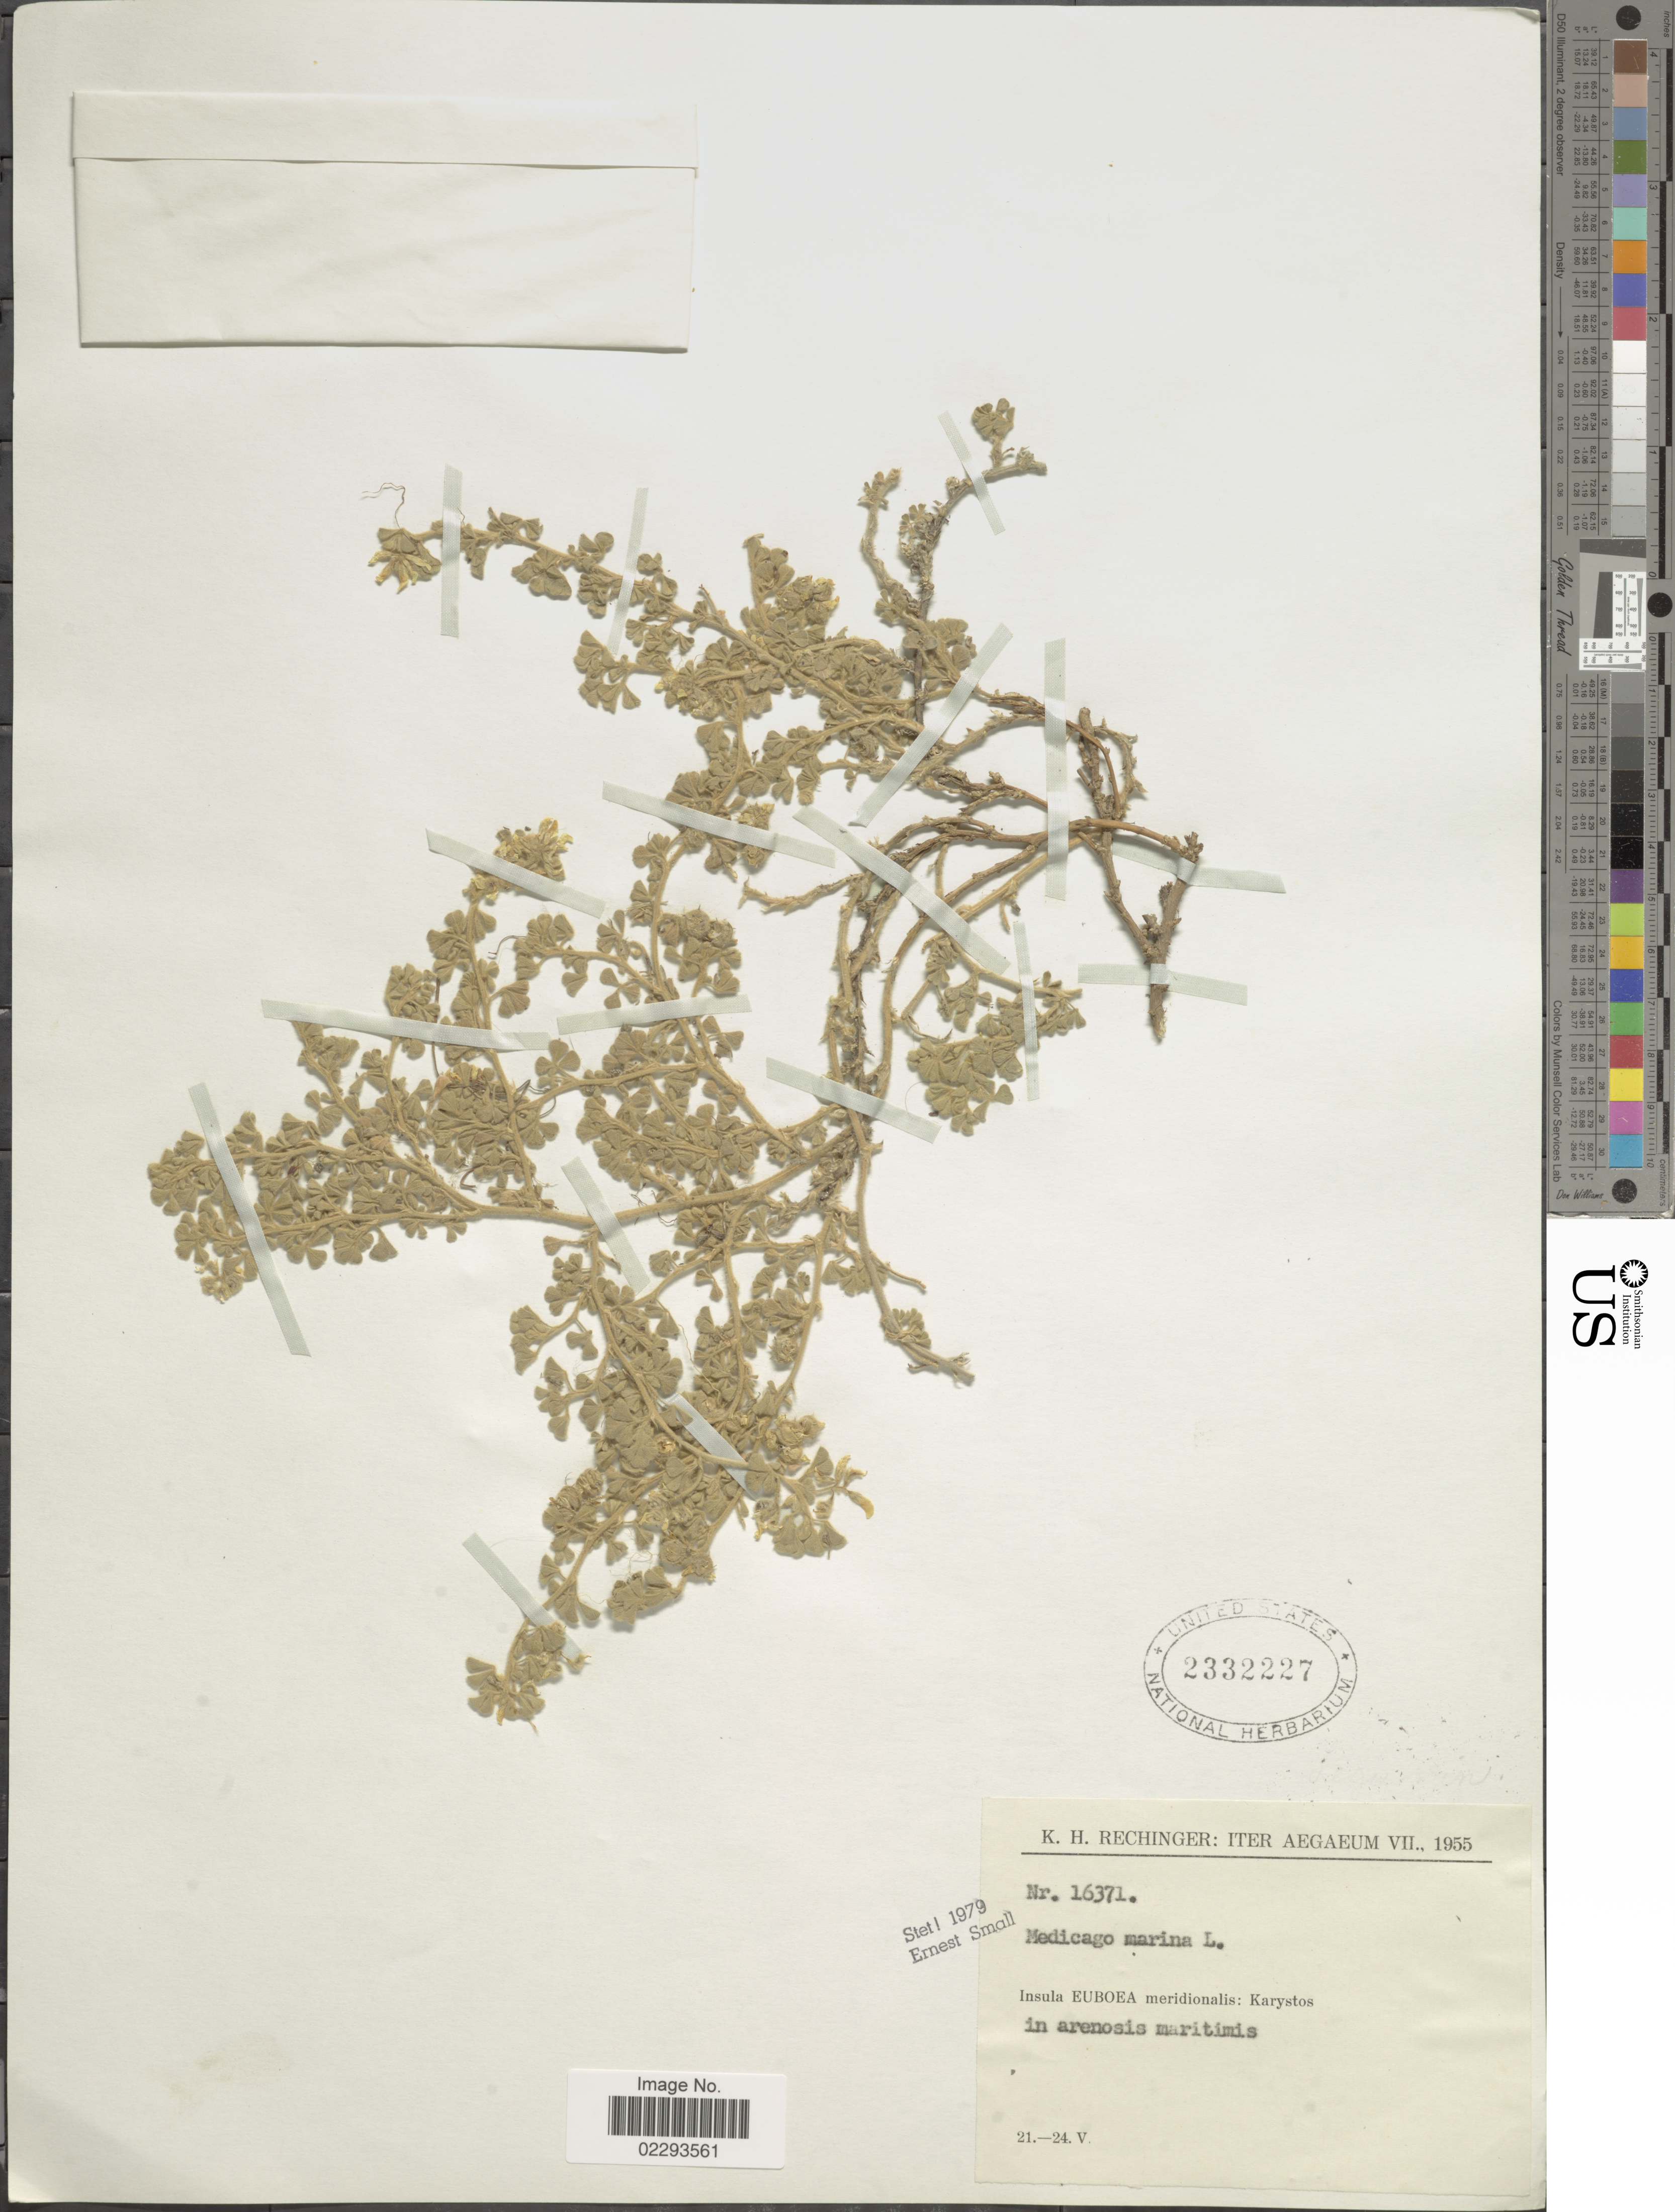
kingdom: Plantae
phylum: Tracheophyta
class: Magnoliopsida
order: Fabales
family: Fabaceae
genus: Medicago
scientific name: Medicago marina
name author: L.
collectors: K. H. Rechinger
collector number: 16371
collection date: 1955-05-21/1955-05-24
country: Greece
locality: Iter Aegaeum, insula Euboea medionalis: Karystis in arenosis maritimis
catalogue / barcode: US 2332227